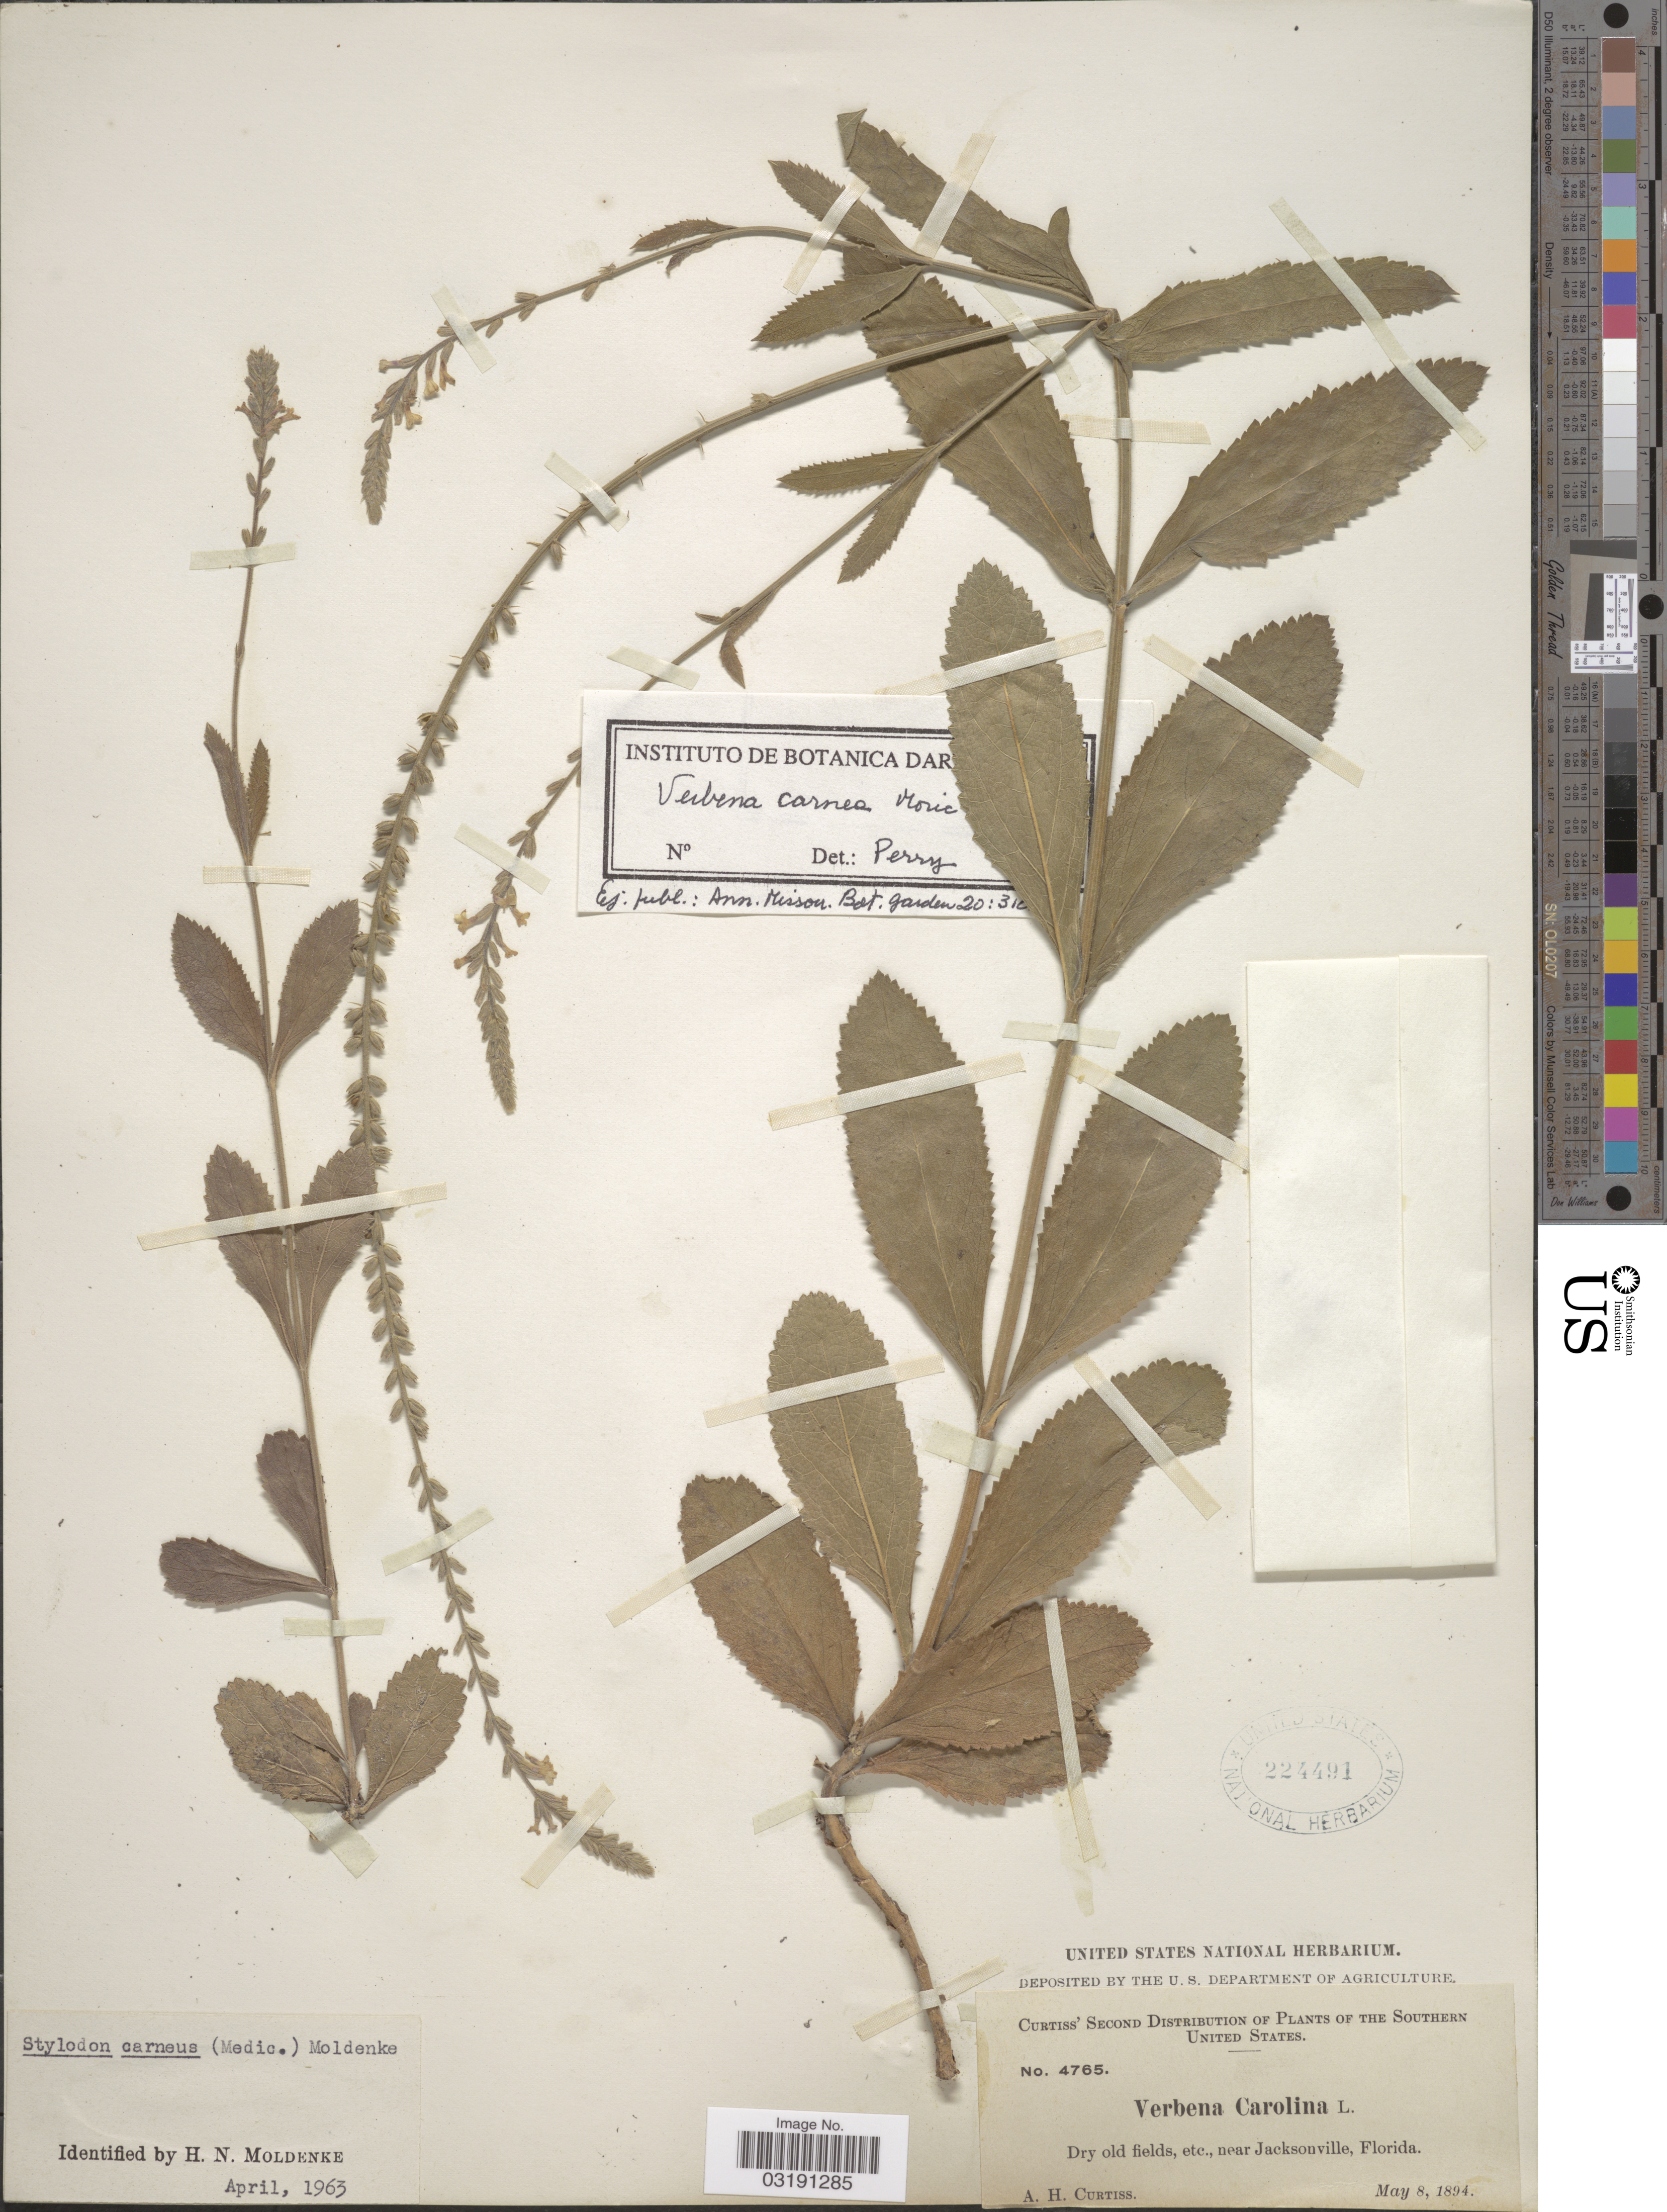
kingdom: Plantae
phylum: Tracheophyta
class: Magnoliopsida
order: Lamiales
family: Verbenaceae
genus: Verbena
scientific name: Verbena carnea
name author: Medik.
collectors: A. H. Curtiss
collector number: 4765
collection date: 1894-05-08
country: United States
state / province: Florida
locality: Southern United States. Near Jacksonville.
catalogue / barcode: US 224491